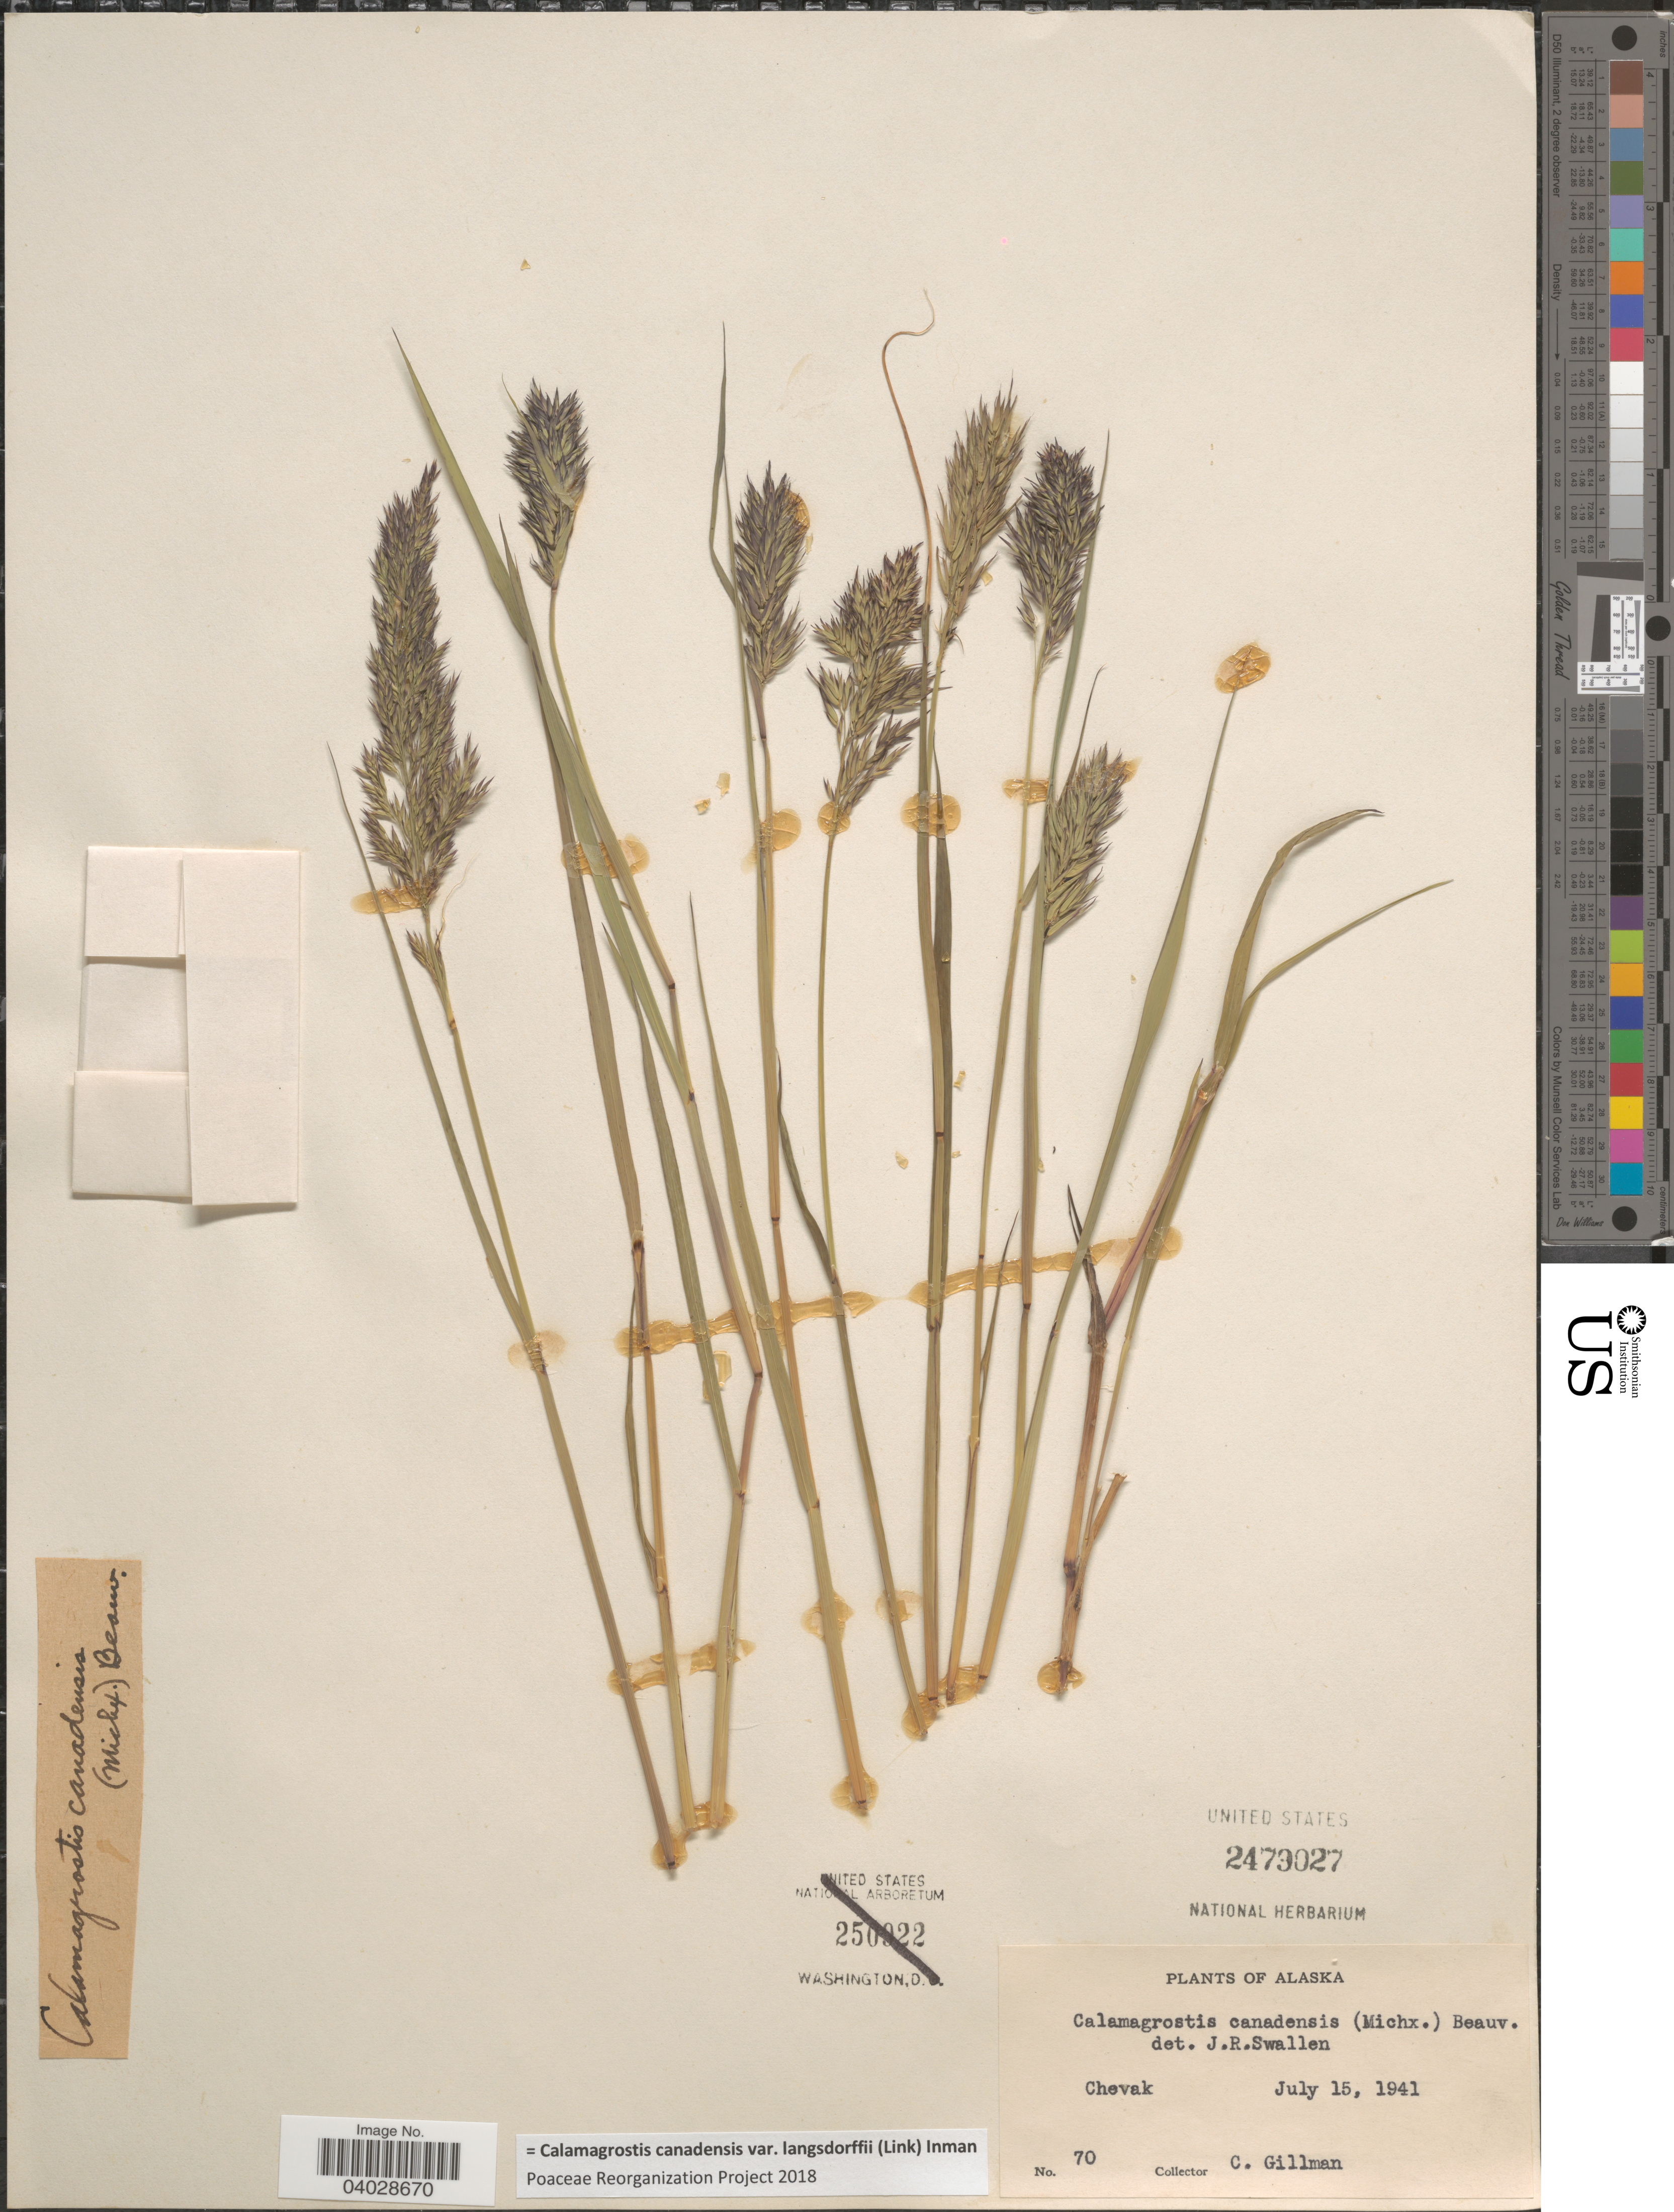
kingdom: Plantae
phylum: Tracheophyta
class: Liliopsida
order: Poales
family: Poaceae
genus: Calamagrostis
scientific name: Calamagrostis canadensis var. langsdorffii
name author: (Link) Inman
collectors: C. Gillman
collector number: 70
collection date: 1941-07-15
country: United States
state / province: Alaska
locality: Chevak.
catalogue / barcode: US 2479027